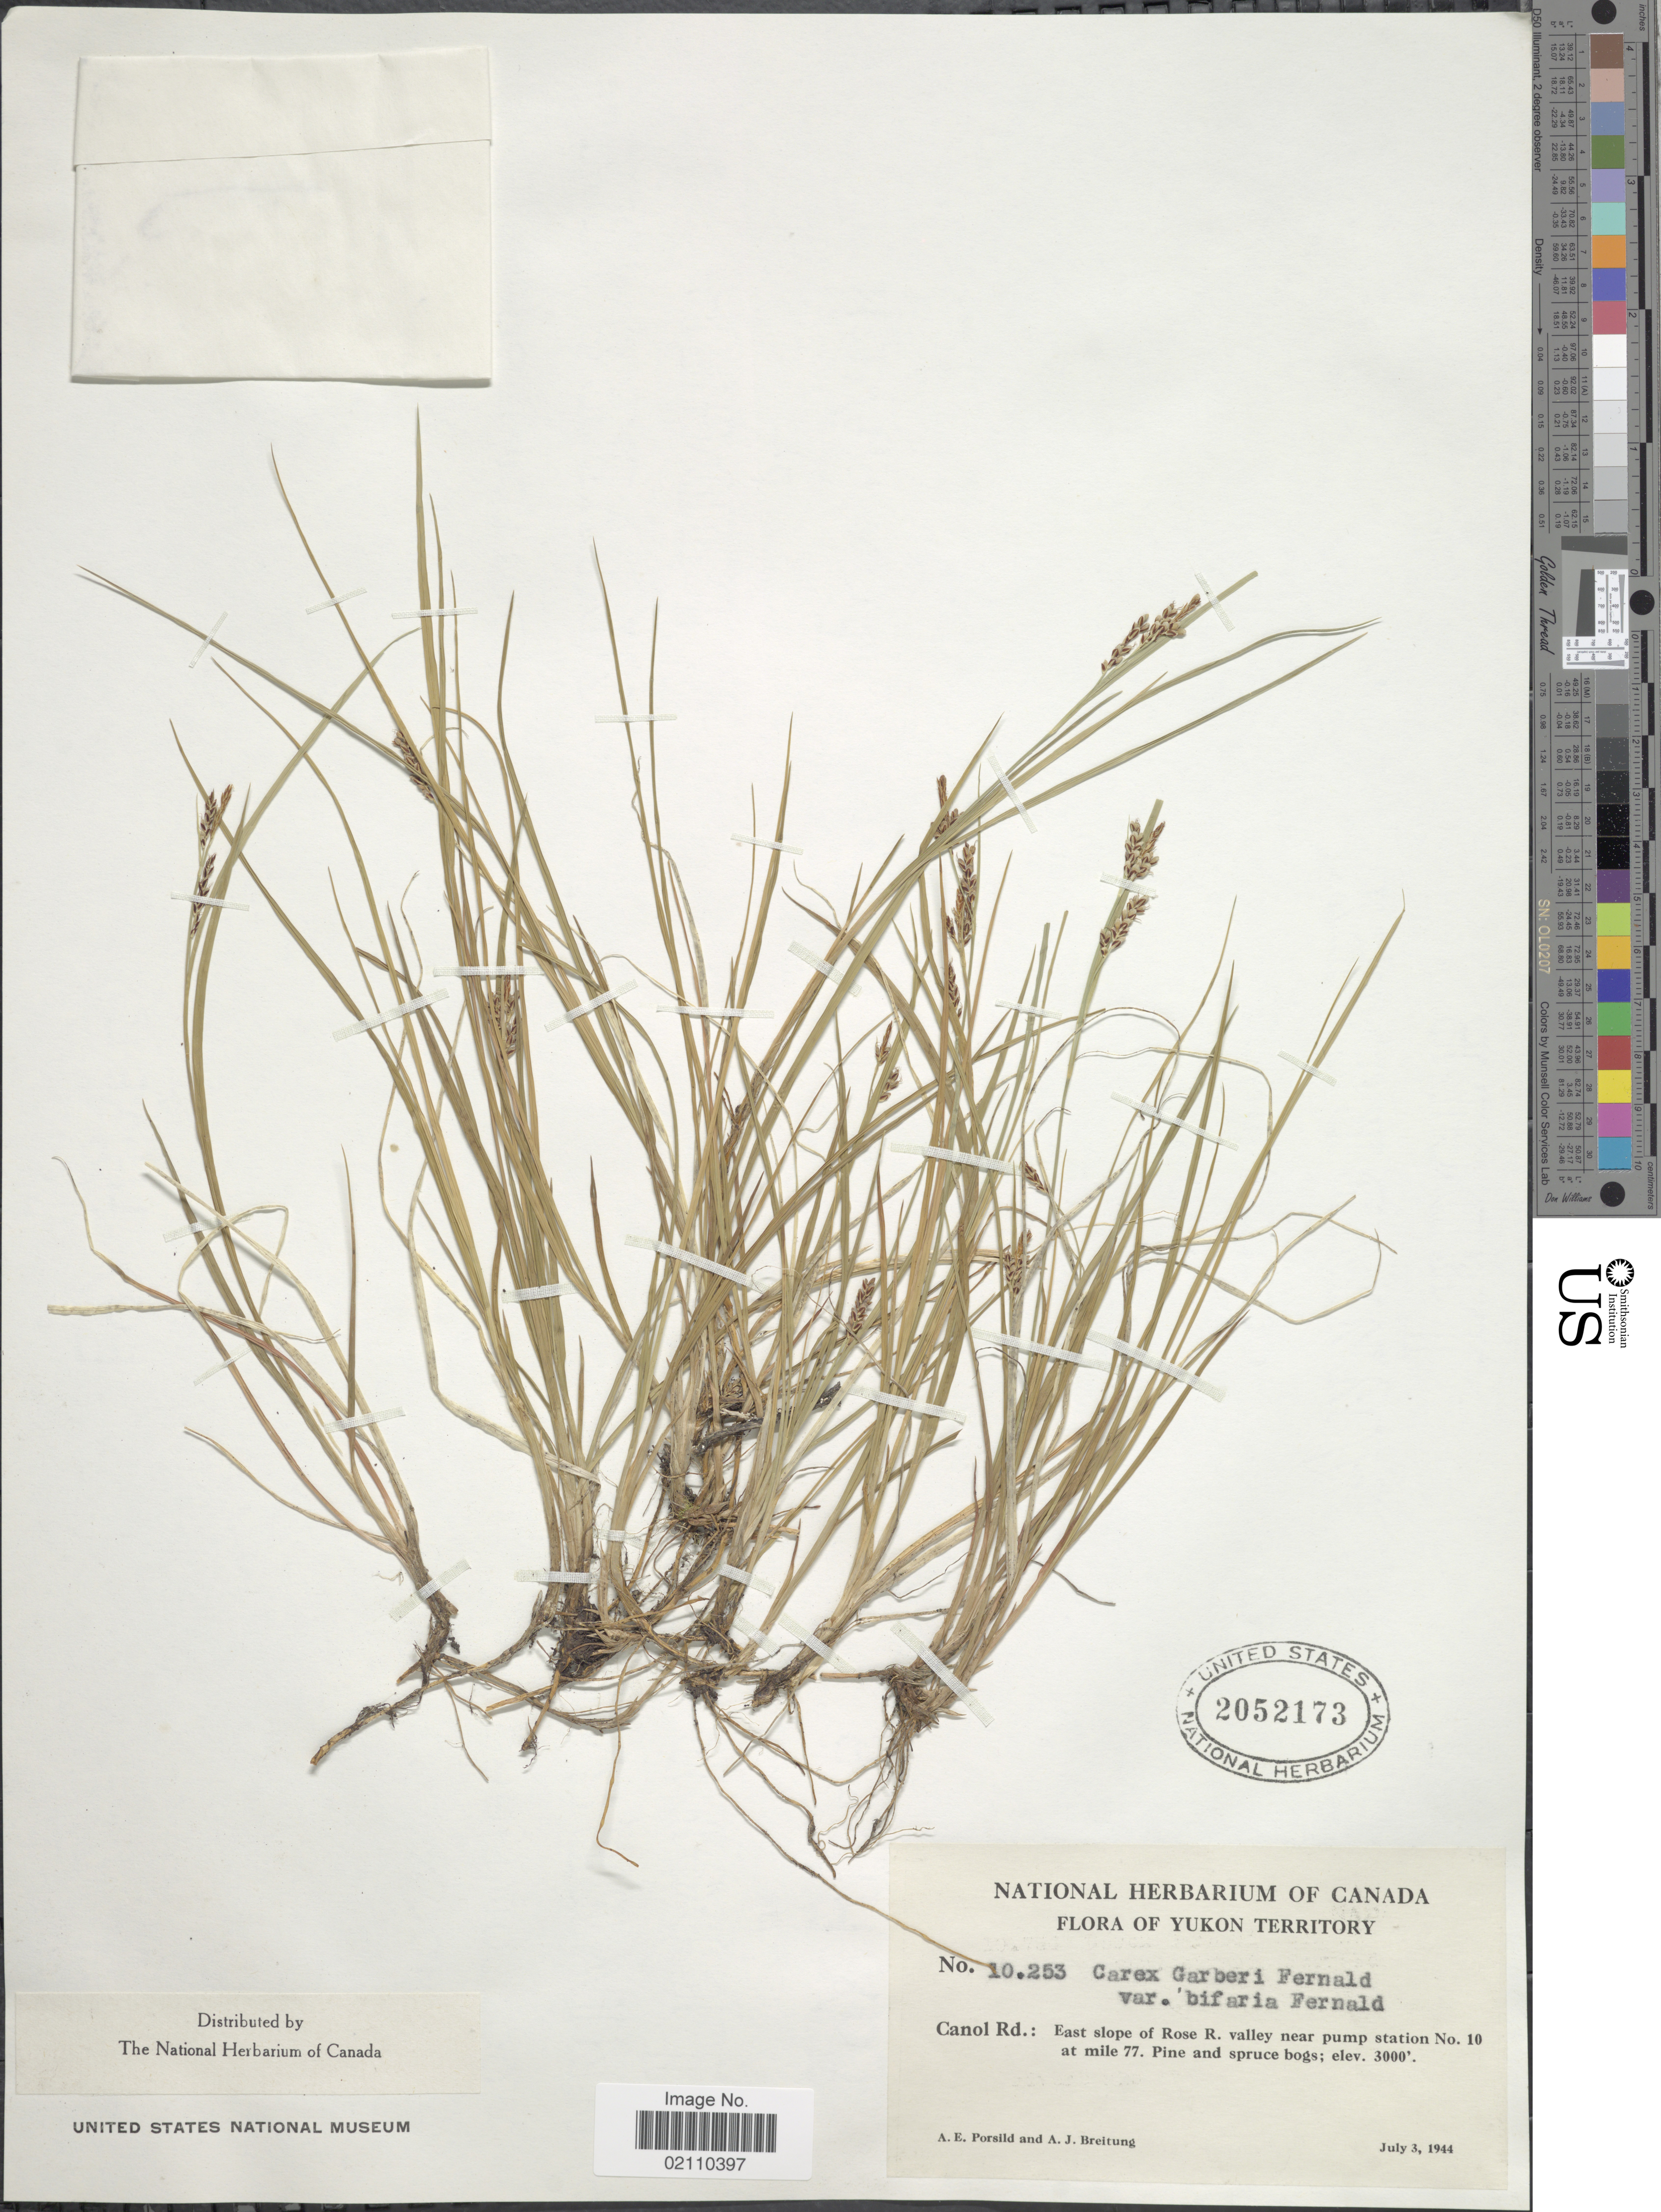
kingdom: Plantae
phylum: Tracheophyta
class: Liliopsida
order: Poales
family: Cyperaceae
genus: Carex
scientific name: Carex garberi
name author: Fernald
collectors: A. E. Porsild & A. Breitung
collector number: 10253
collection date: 1944-07-03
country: Canada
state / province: Yukon Territory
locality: Canal Rd.: east slope of Rose R. valley near pump station No. 18 at mile 77, pine and spruce bogs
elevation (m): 914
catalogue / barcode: US 2052173